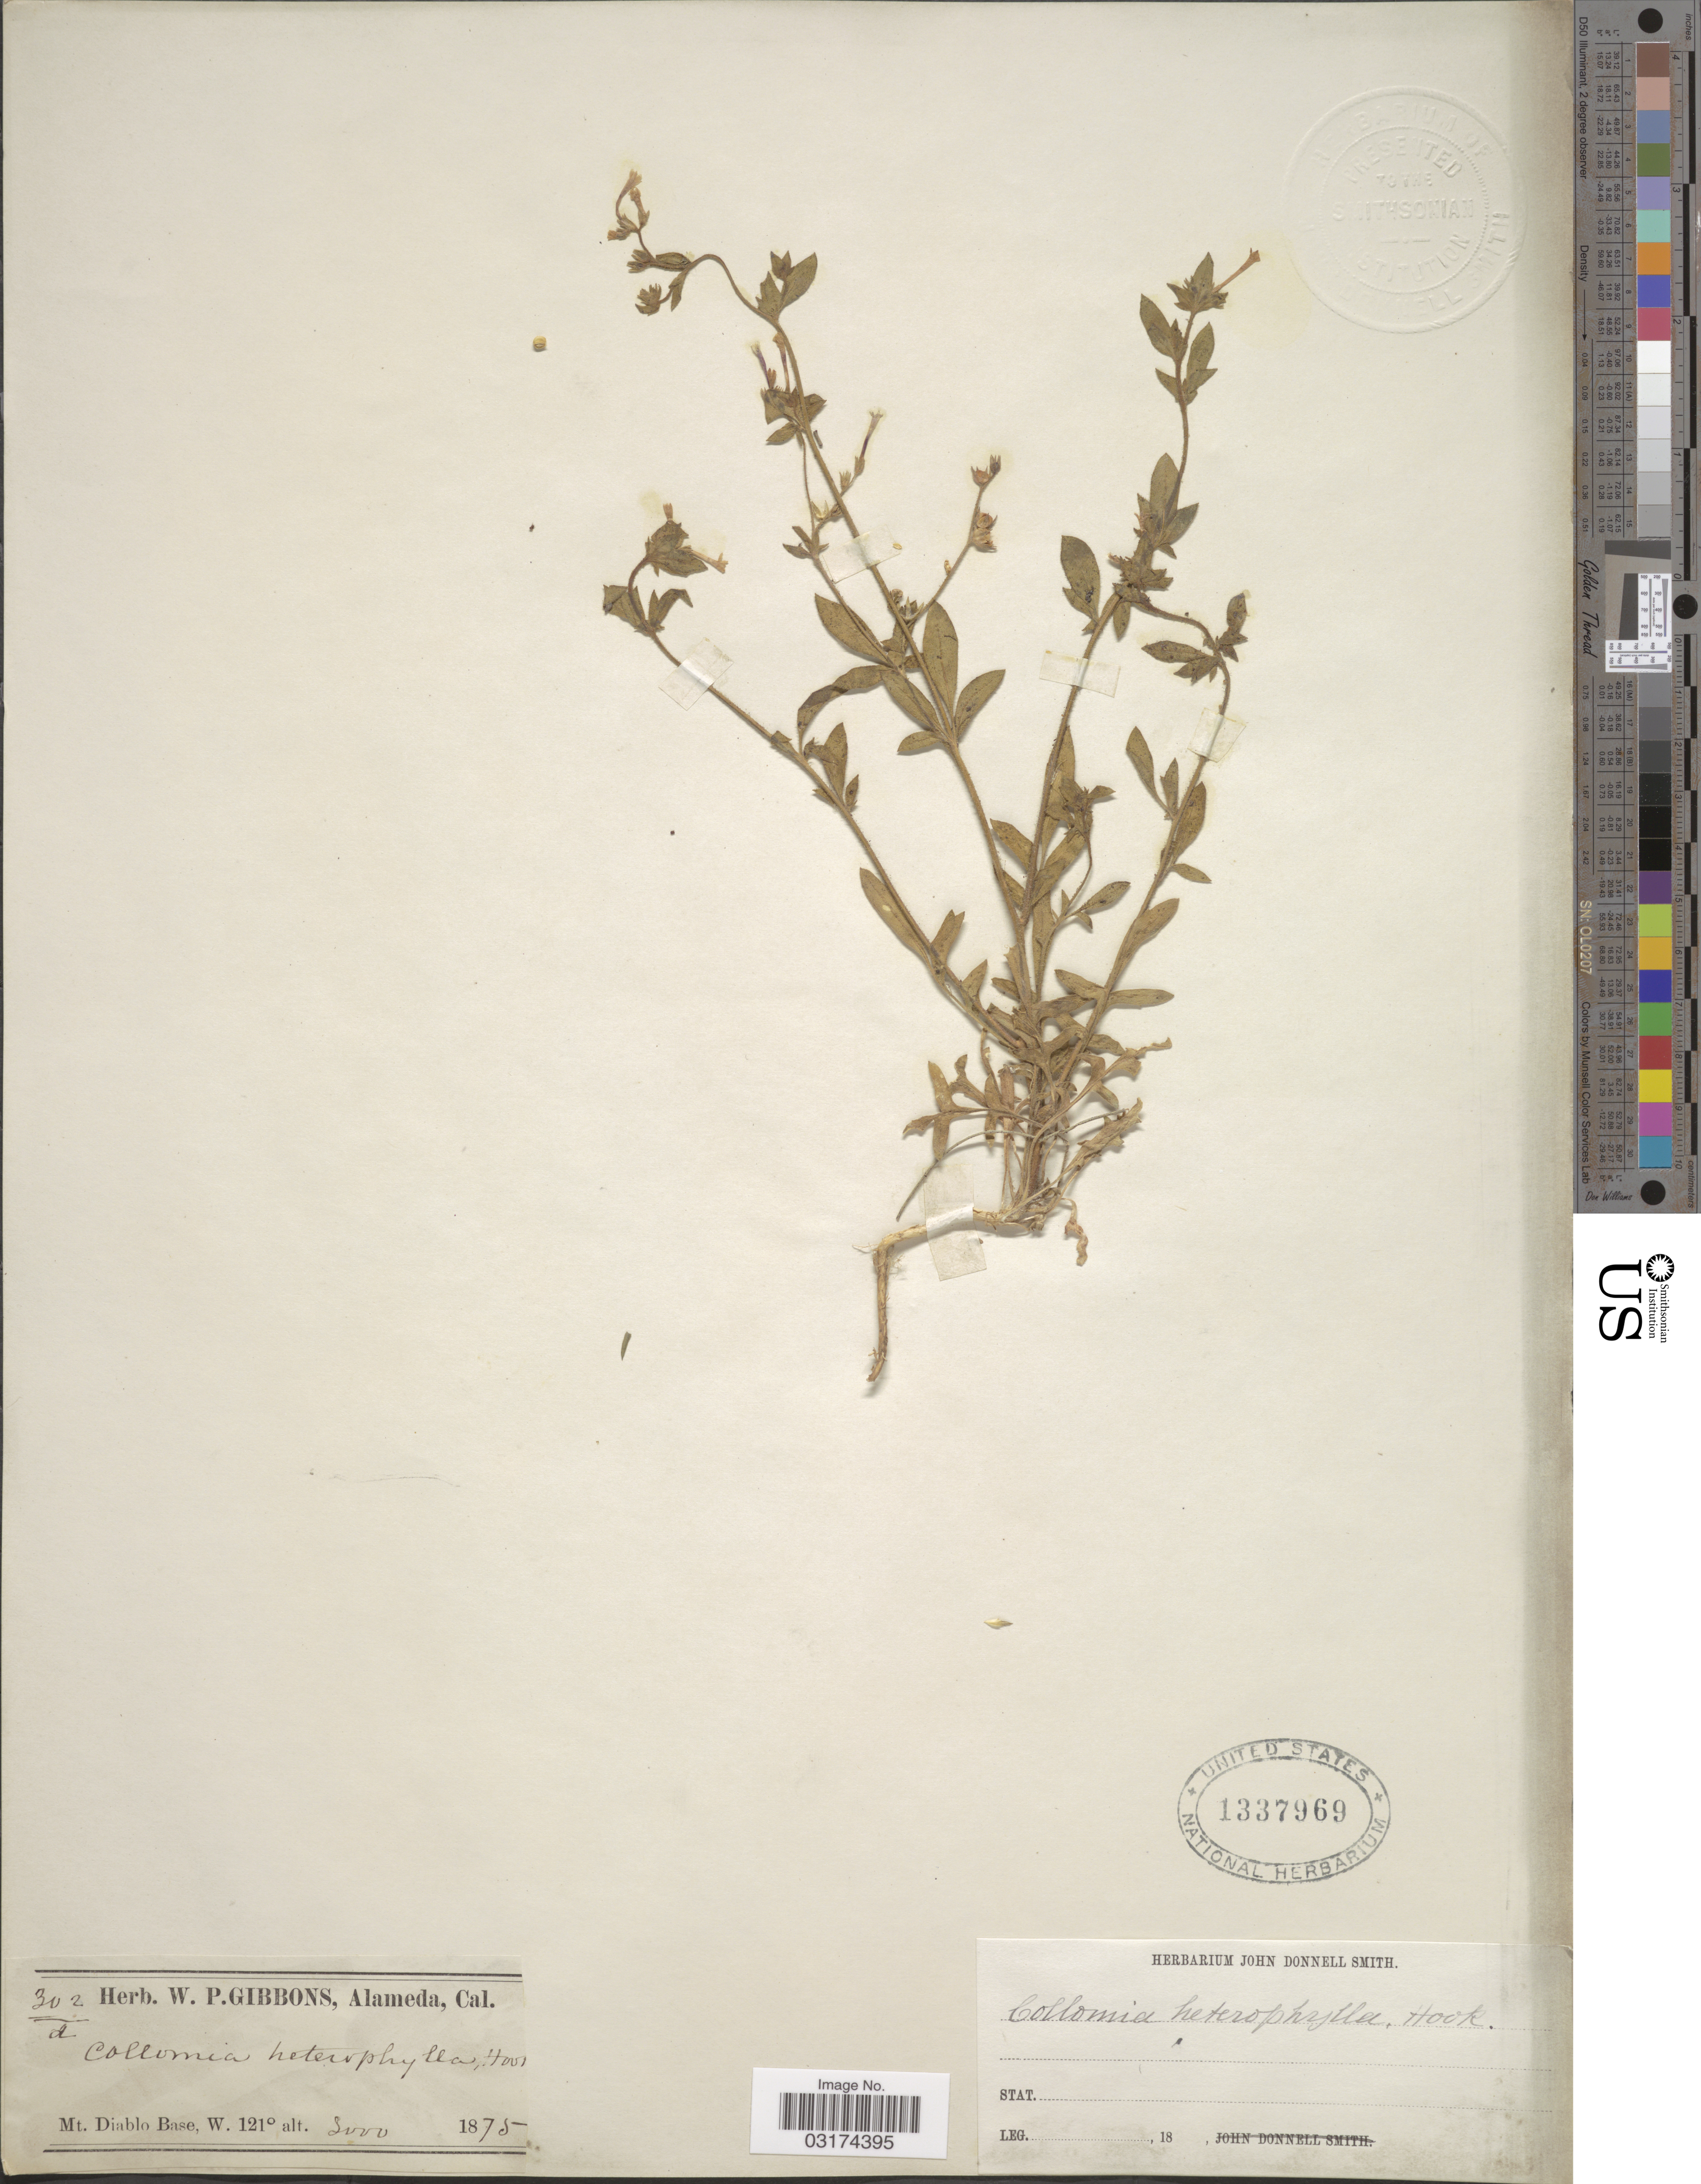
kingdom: Plantae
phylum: Tracheophyta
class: Magnoliopsida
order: Ericales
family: Polemoniaceae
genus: Collomia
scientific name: Collomia heterophylla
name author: Hook.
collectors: ex Herb W. P. Gibbons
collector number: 302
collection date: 1875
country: United States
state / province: California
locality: Mt. Diablo Base.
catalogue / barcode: US 1337969